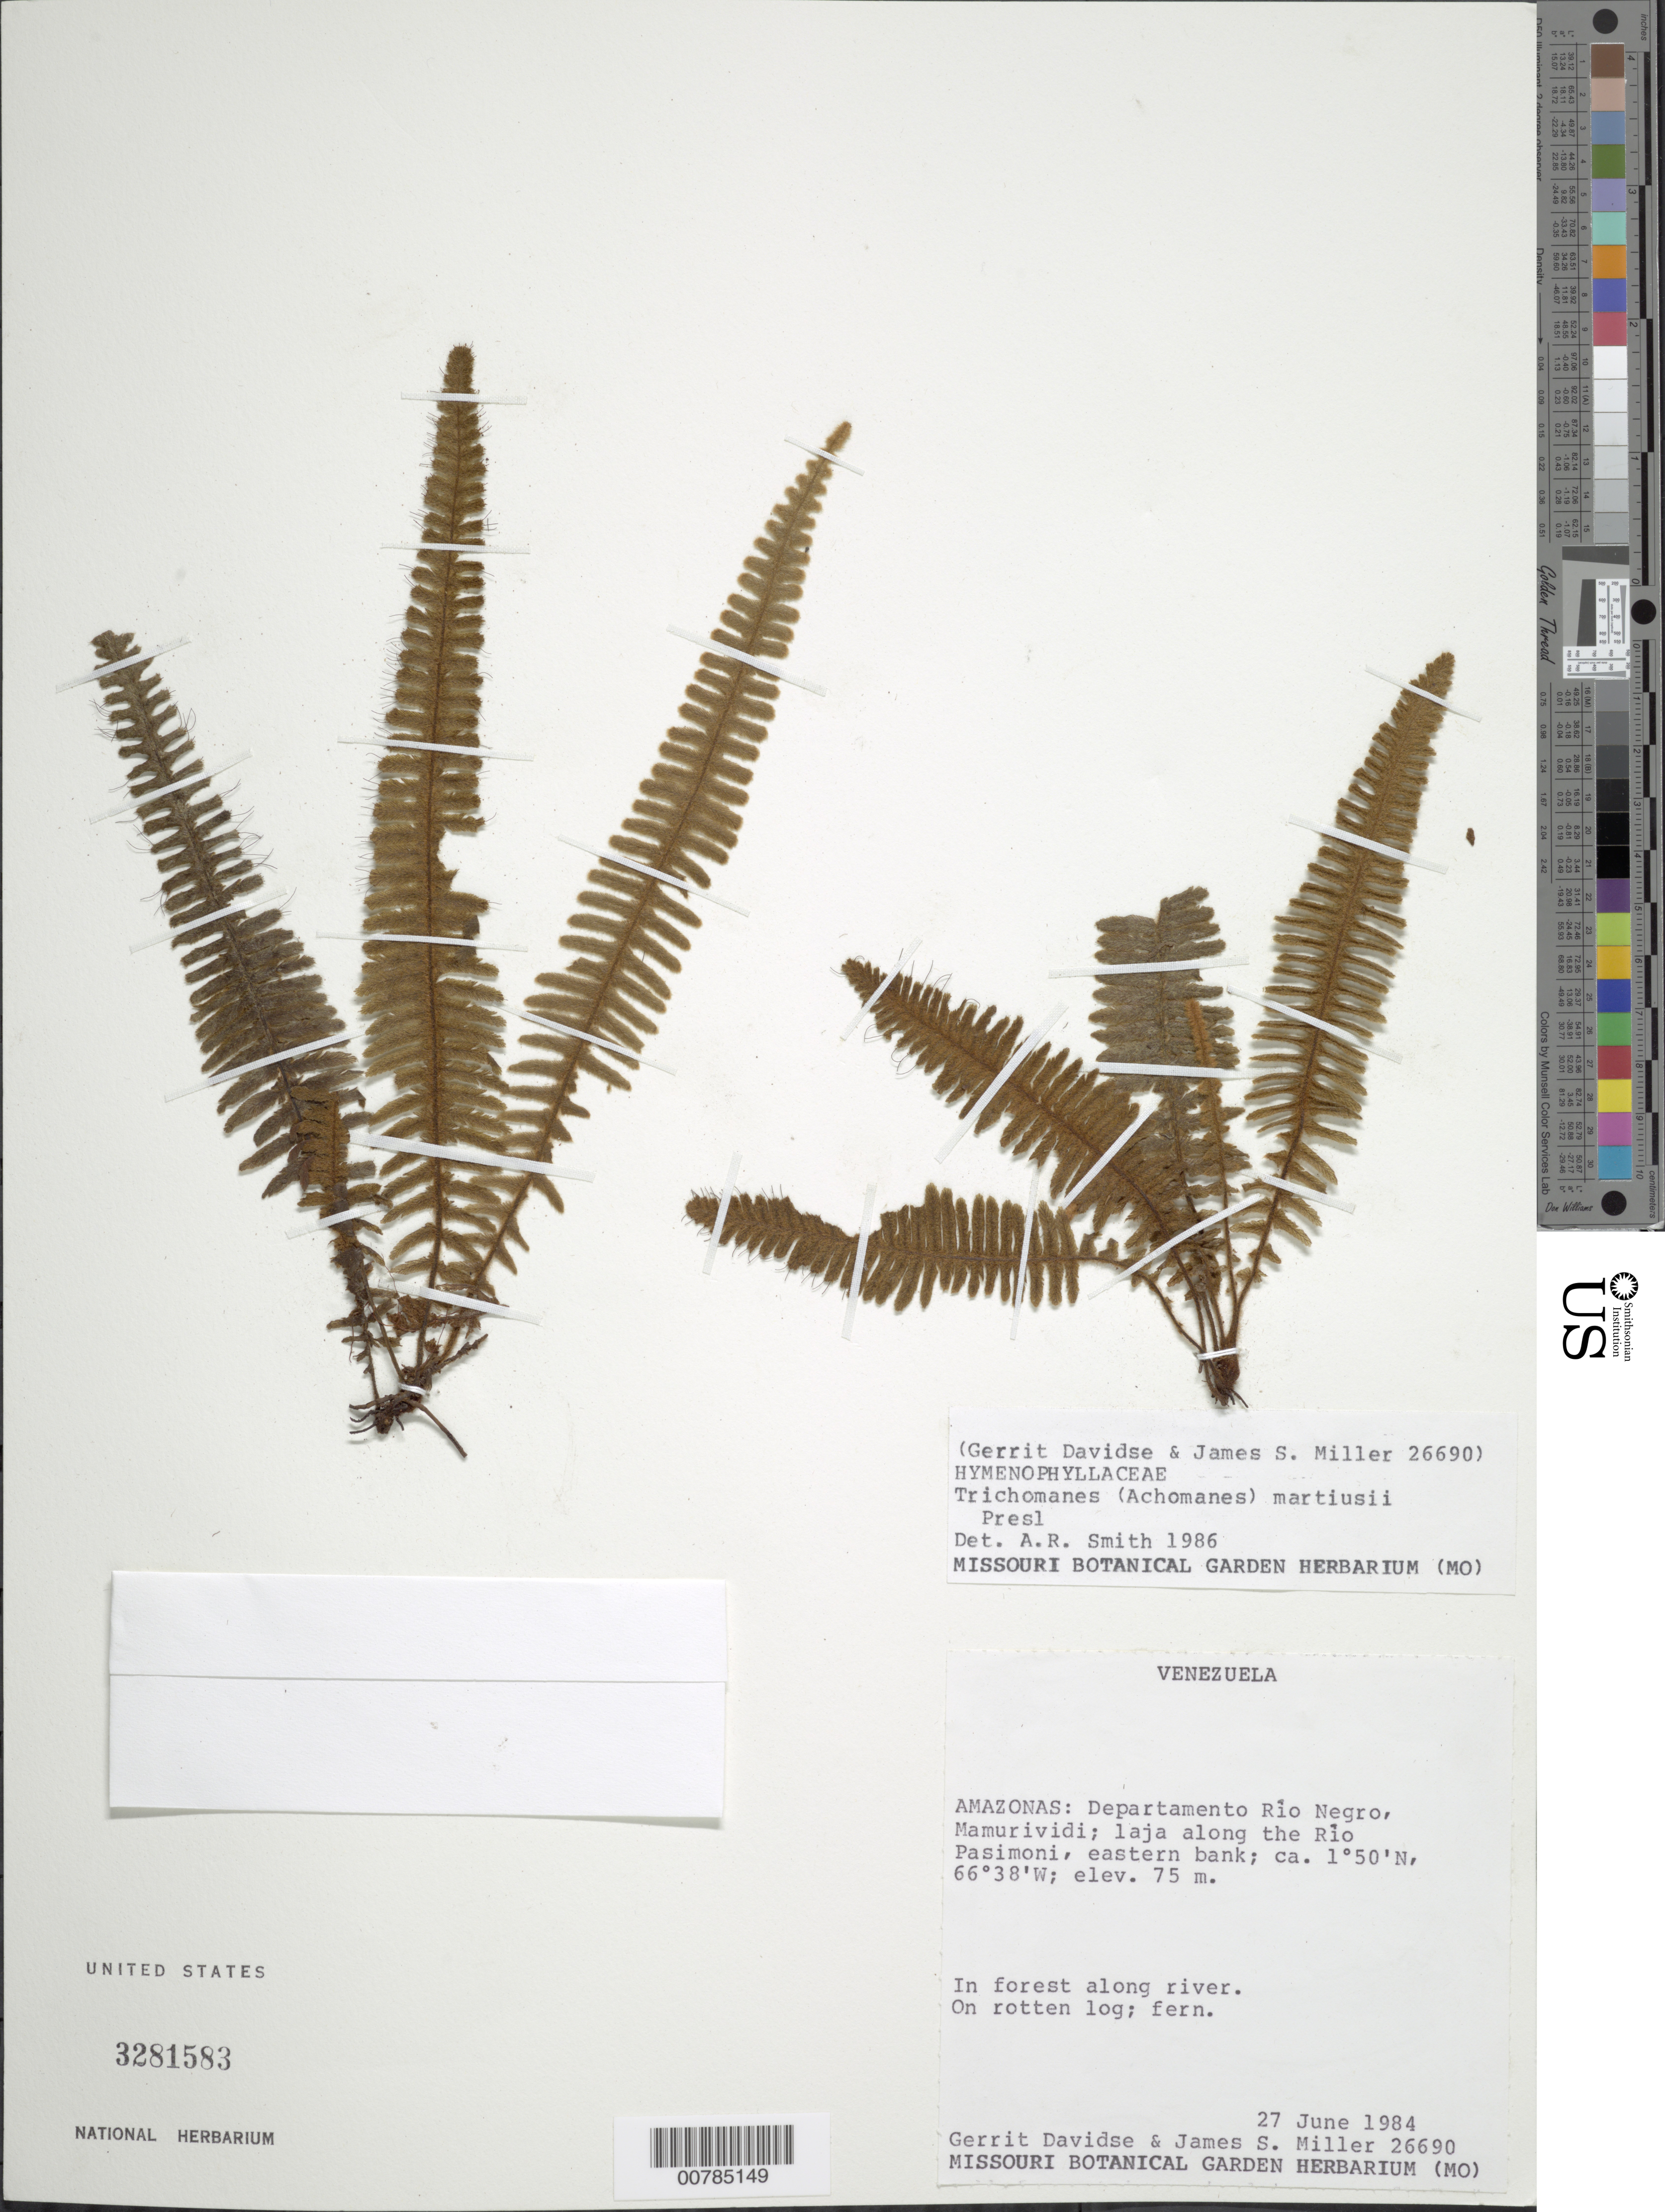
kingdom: Plantae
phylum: Tracheophyta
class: Polypodiopsida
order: Hymenophyllales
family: Hymenophyllaceae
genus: Trichomanes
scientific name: Trichomanes martiusii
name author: C. Presl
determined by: Smith, Alan R., (UC)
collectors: G. Davidse & J. S. Miller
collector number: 26690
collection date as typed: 27-Jun-84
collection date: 1984-06-27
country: Venezuela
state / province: Amazonas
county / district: Río Negro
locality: Mamurividi, Río Pasimoni, eastern bank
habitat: Forest along river; on rotten log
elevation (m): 75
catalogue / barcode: US 3281583